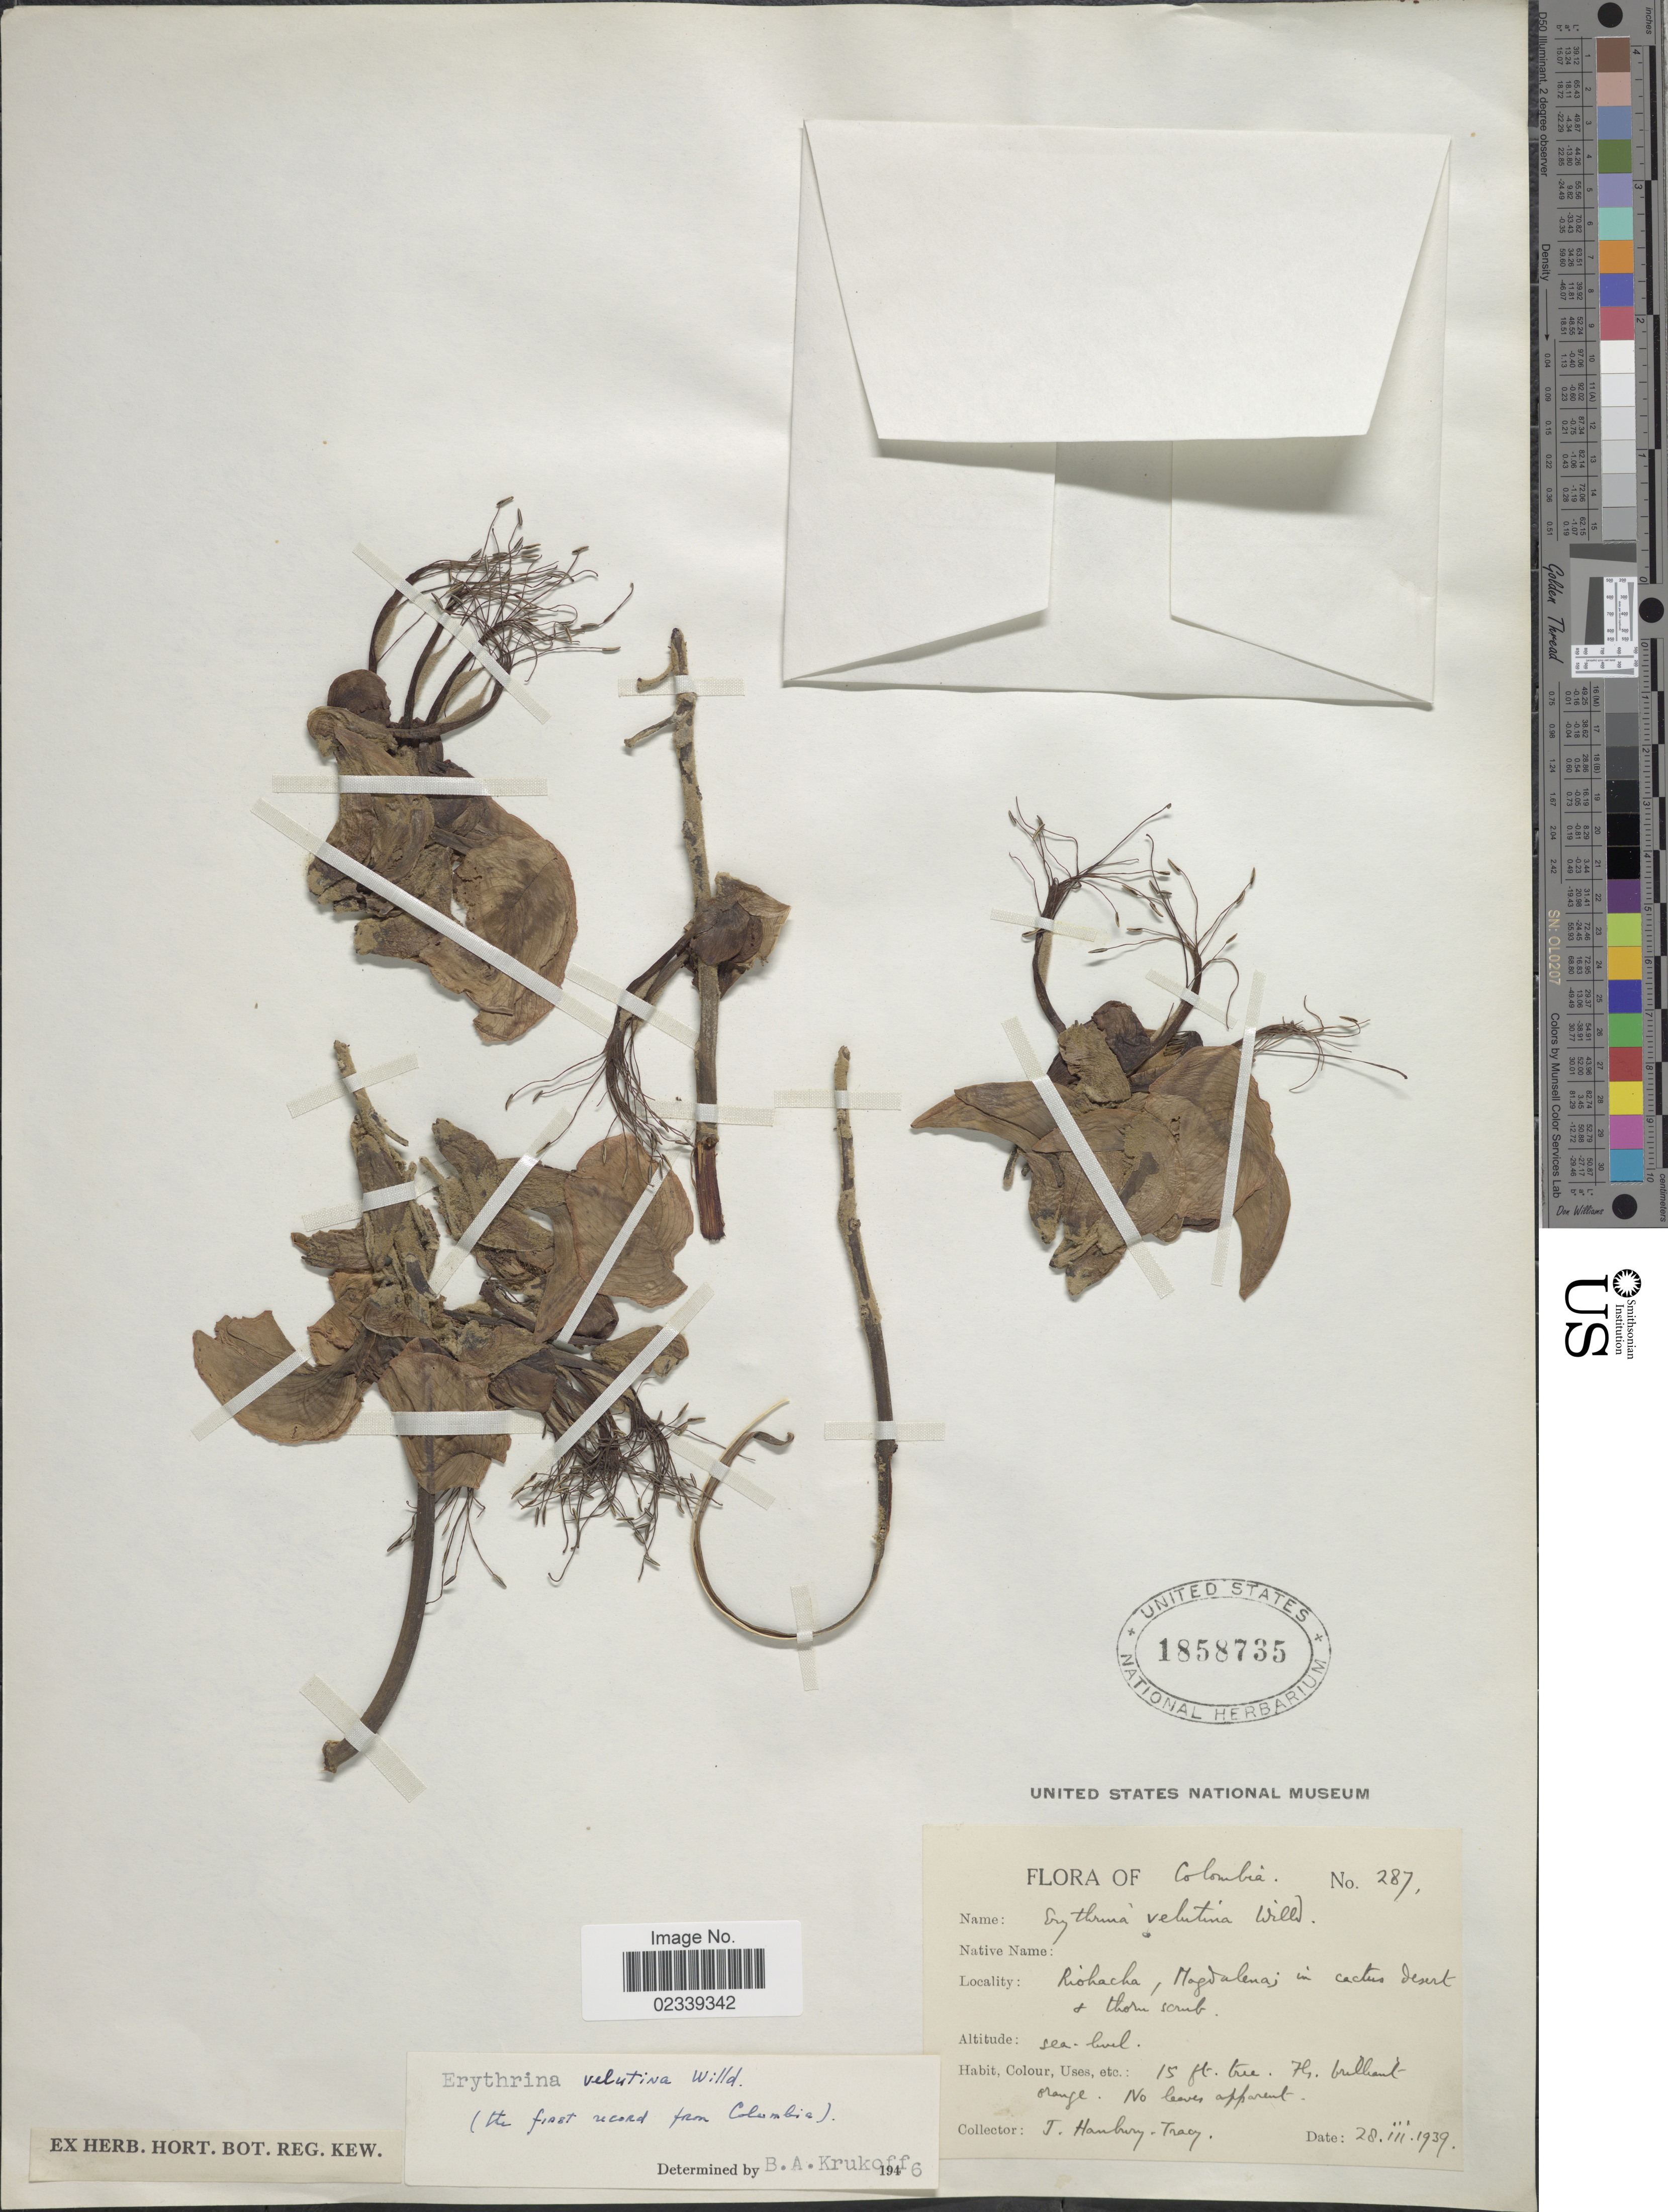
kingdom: Plantae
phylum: Tracheophyta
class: Magnoliopsida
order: Fabales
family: Fabaceae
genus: Erythrina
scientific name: Erythrina velutina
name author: Willd.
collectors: J. Hanbury-Tracy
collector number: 287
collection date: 1939-03-28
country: Colombia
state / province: Magdalena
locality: Riohacha, in cactus desert & thorn scrub.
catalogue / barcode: US 1858735